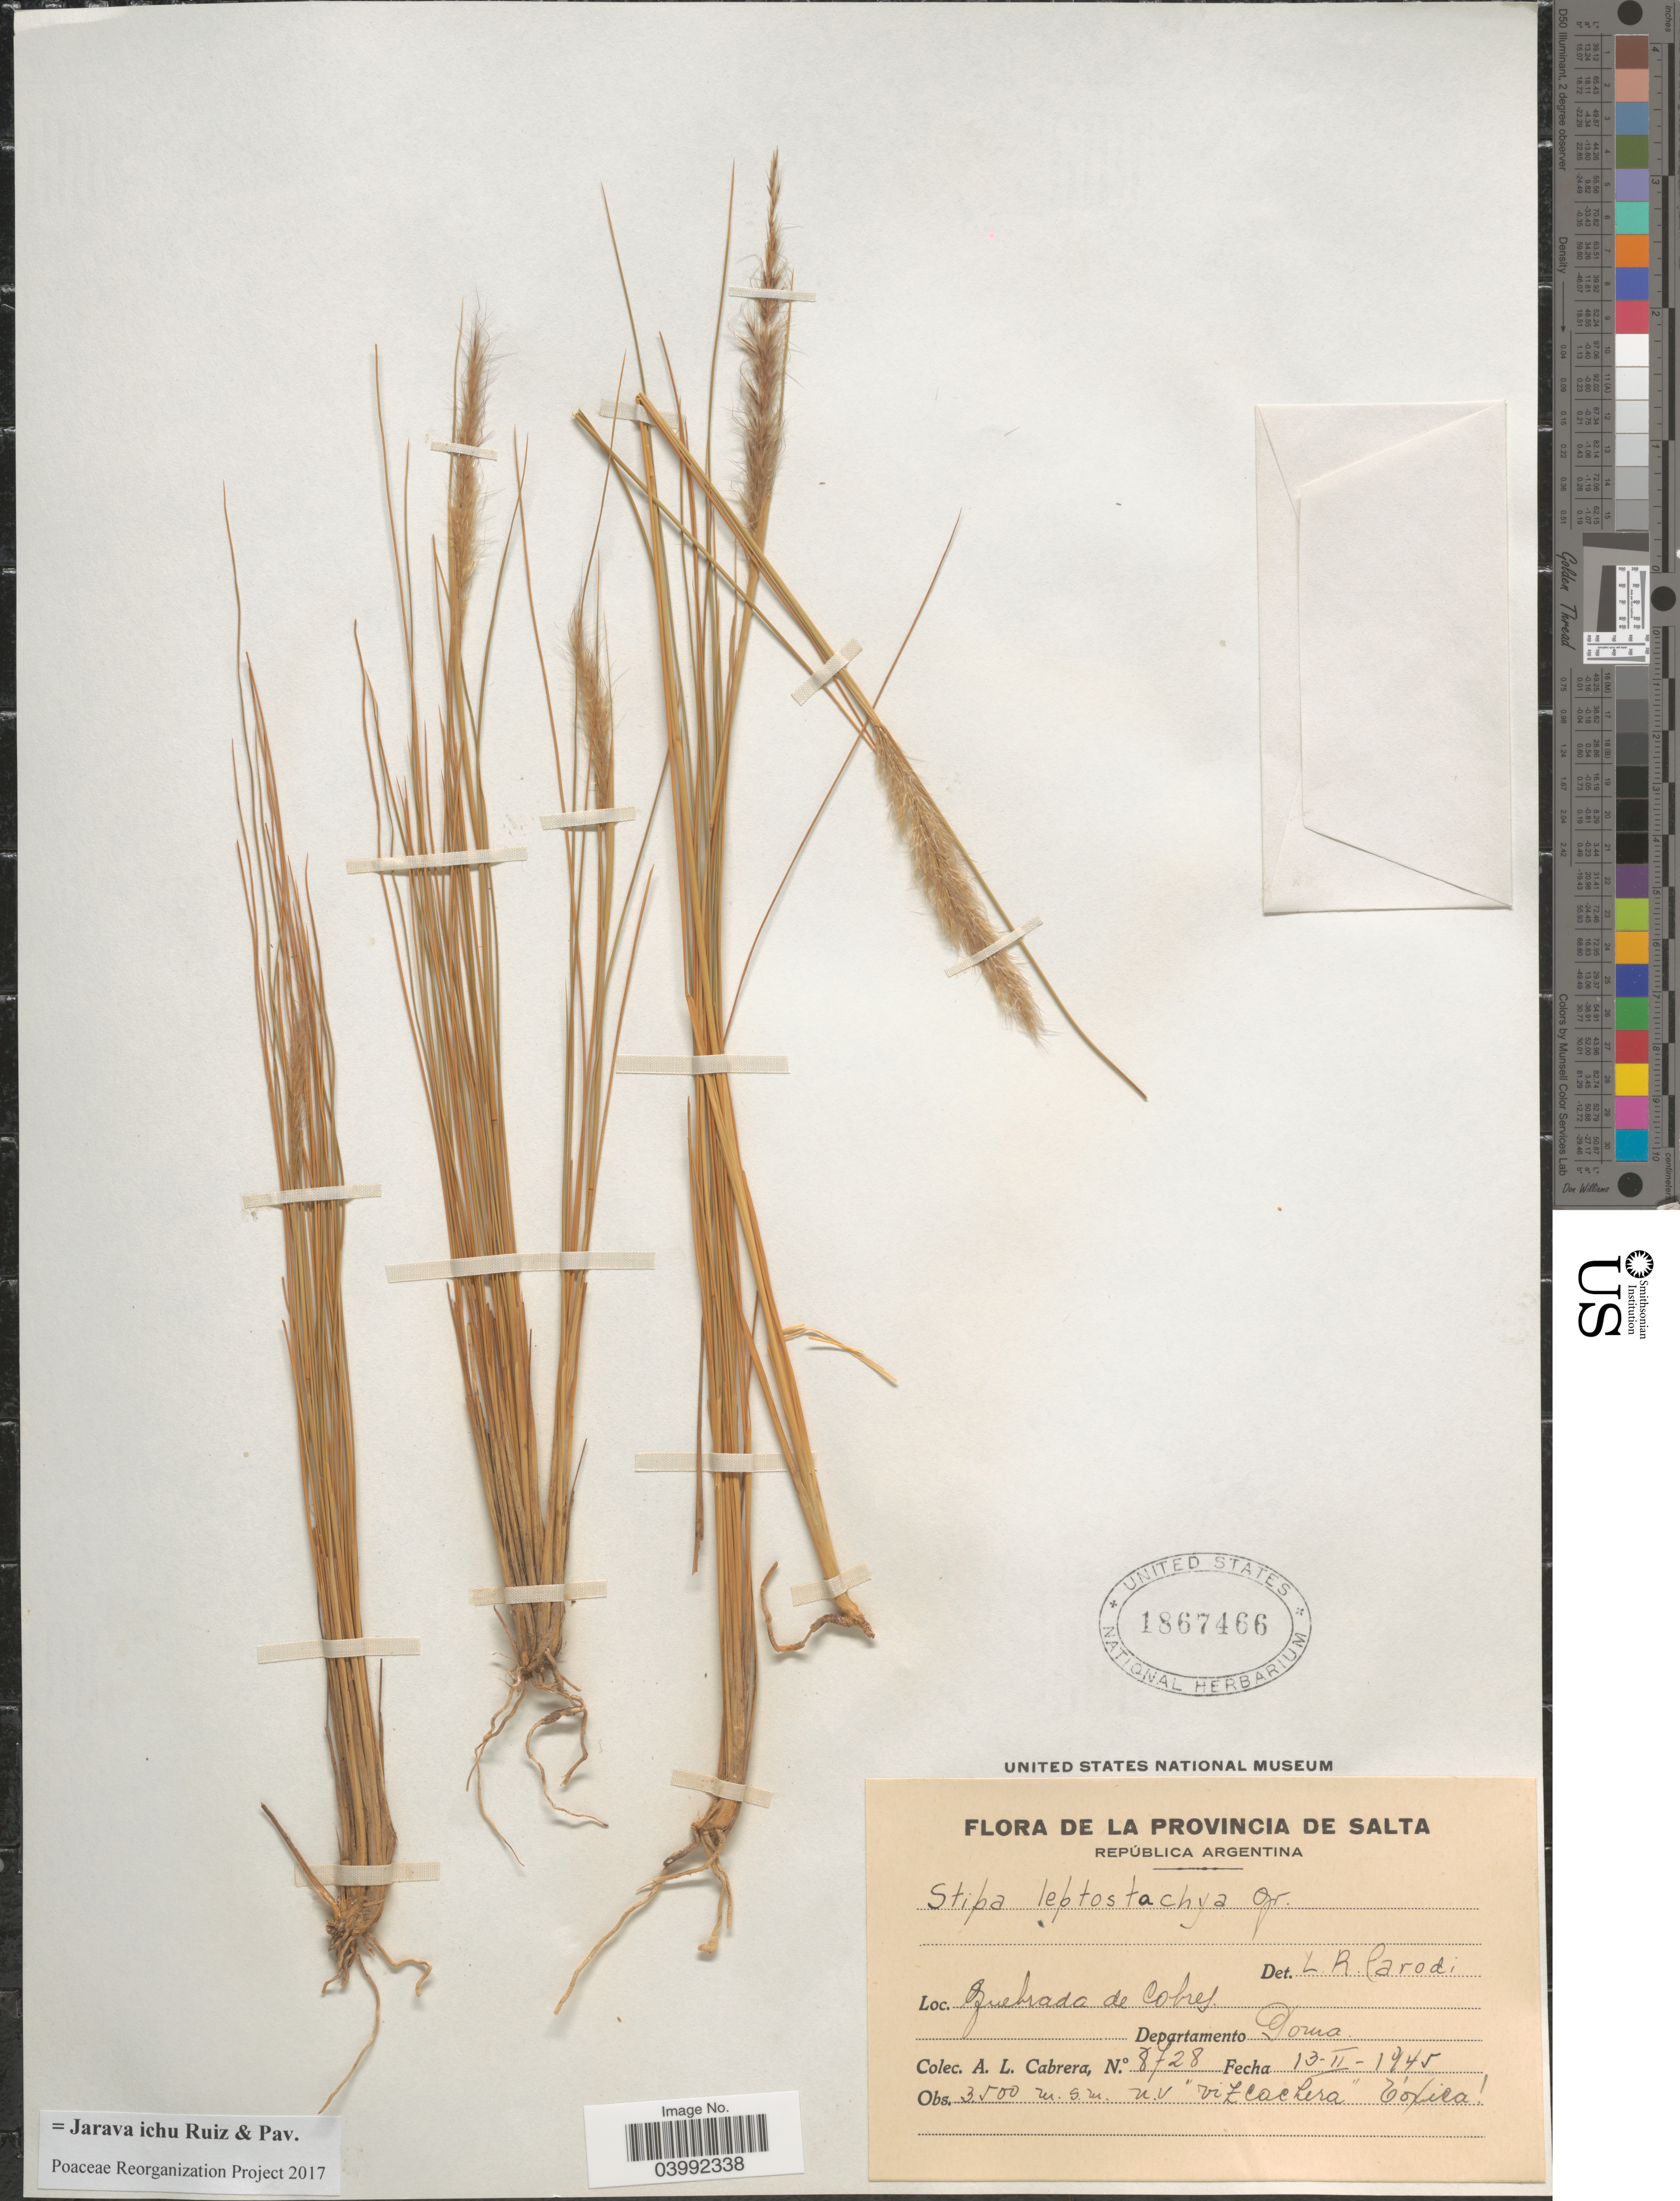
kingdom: Plantae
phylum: Tracheophyta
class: Liliopsida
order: Poales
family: Poaceae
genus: Jarava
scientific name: Jarava ichu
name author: Ruiz & Pav.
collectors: A. L. Cabrera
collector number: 8728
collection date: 1945-02-13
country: Argentina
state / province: Salta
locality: Quebrada de Cobres. Departamento Poma.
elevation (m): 3500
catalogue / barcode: US 1867466